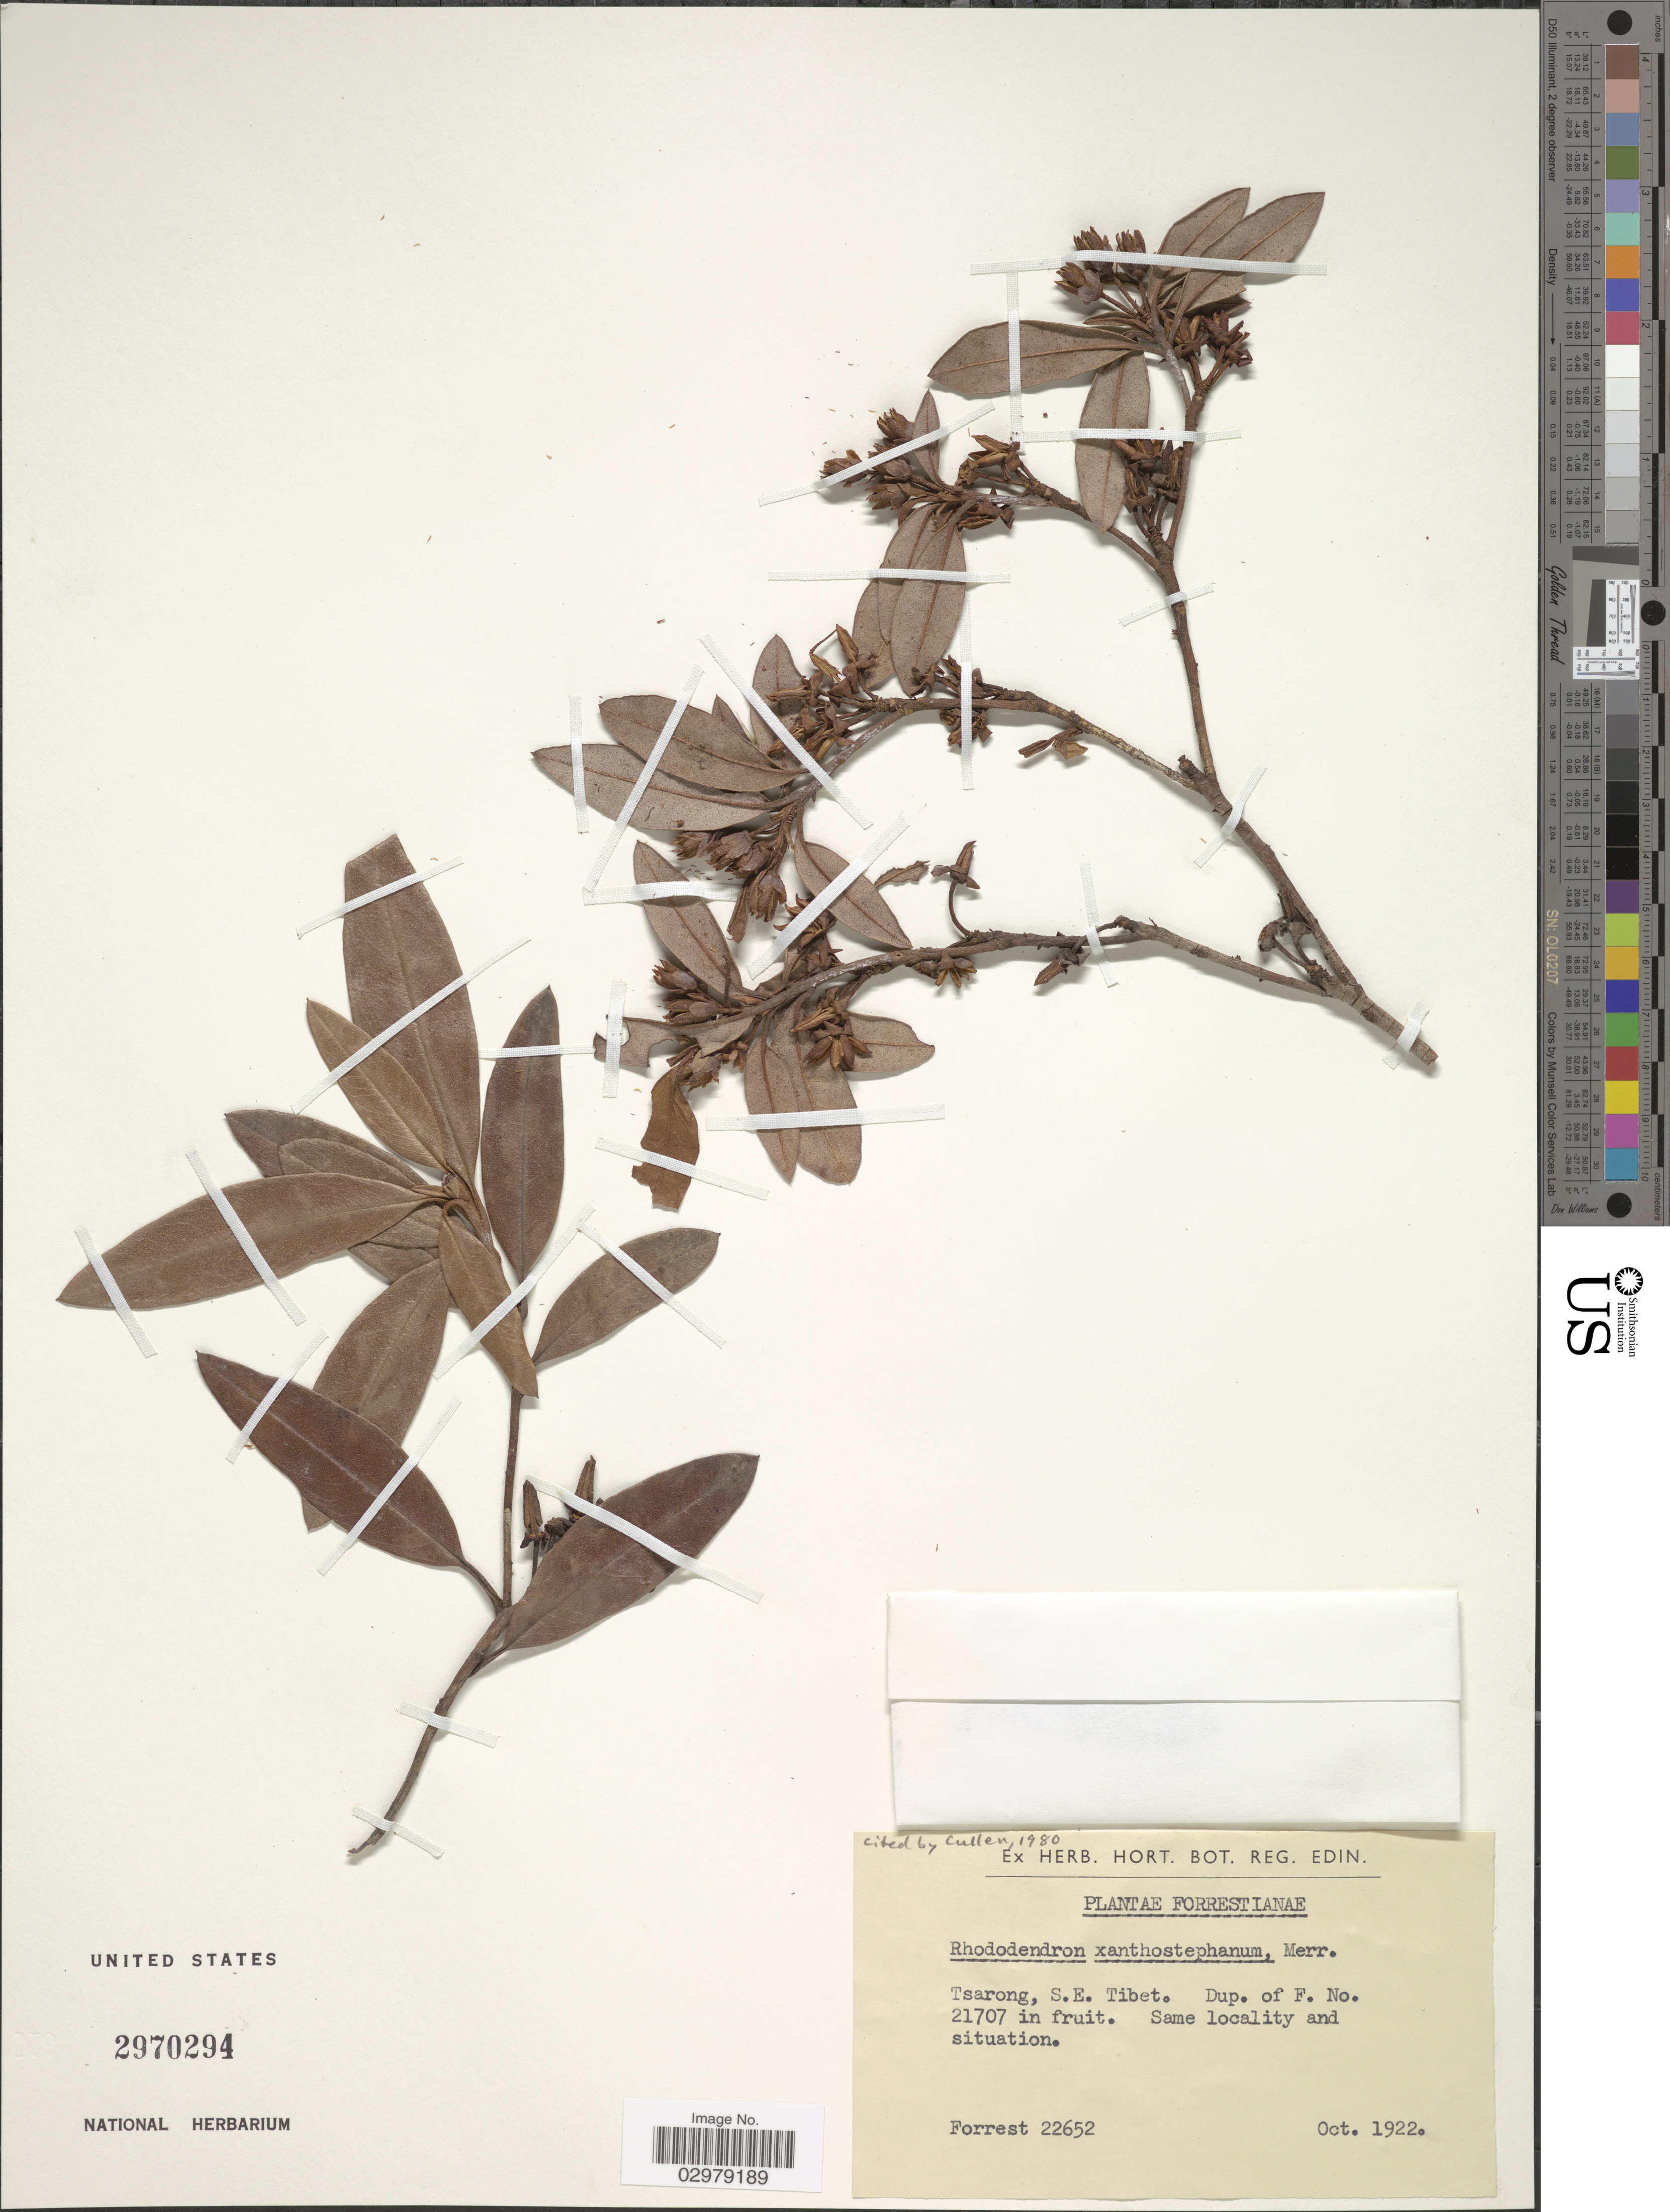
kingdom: Plantae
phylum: Tracheophyta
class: Magnoliopsida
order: Ericales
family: Ericaceae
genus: Rhododendron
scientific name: Rhododendron xanthostephanum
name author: Merr.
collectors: -. Forrest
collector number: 22652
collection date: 1922-10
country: China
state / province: Xizang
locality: Tsarong, S. E. Tibet.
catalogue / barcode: US 2970294